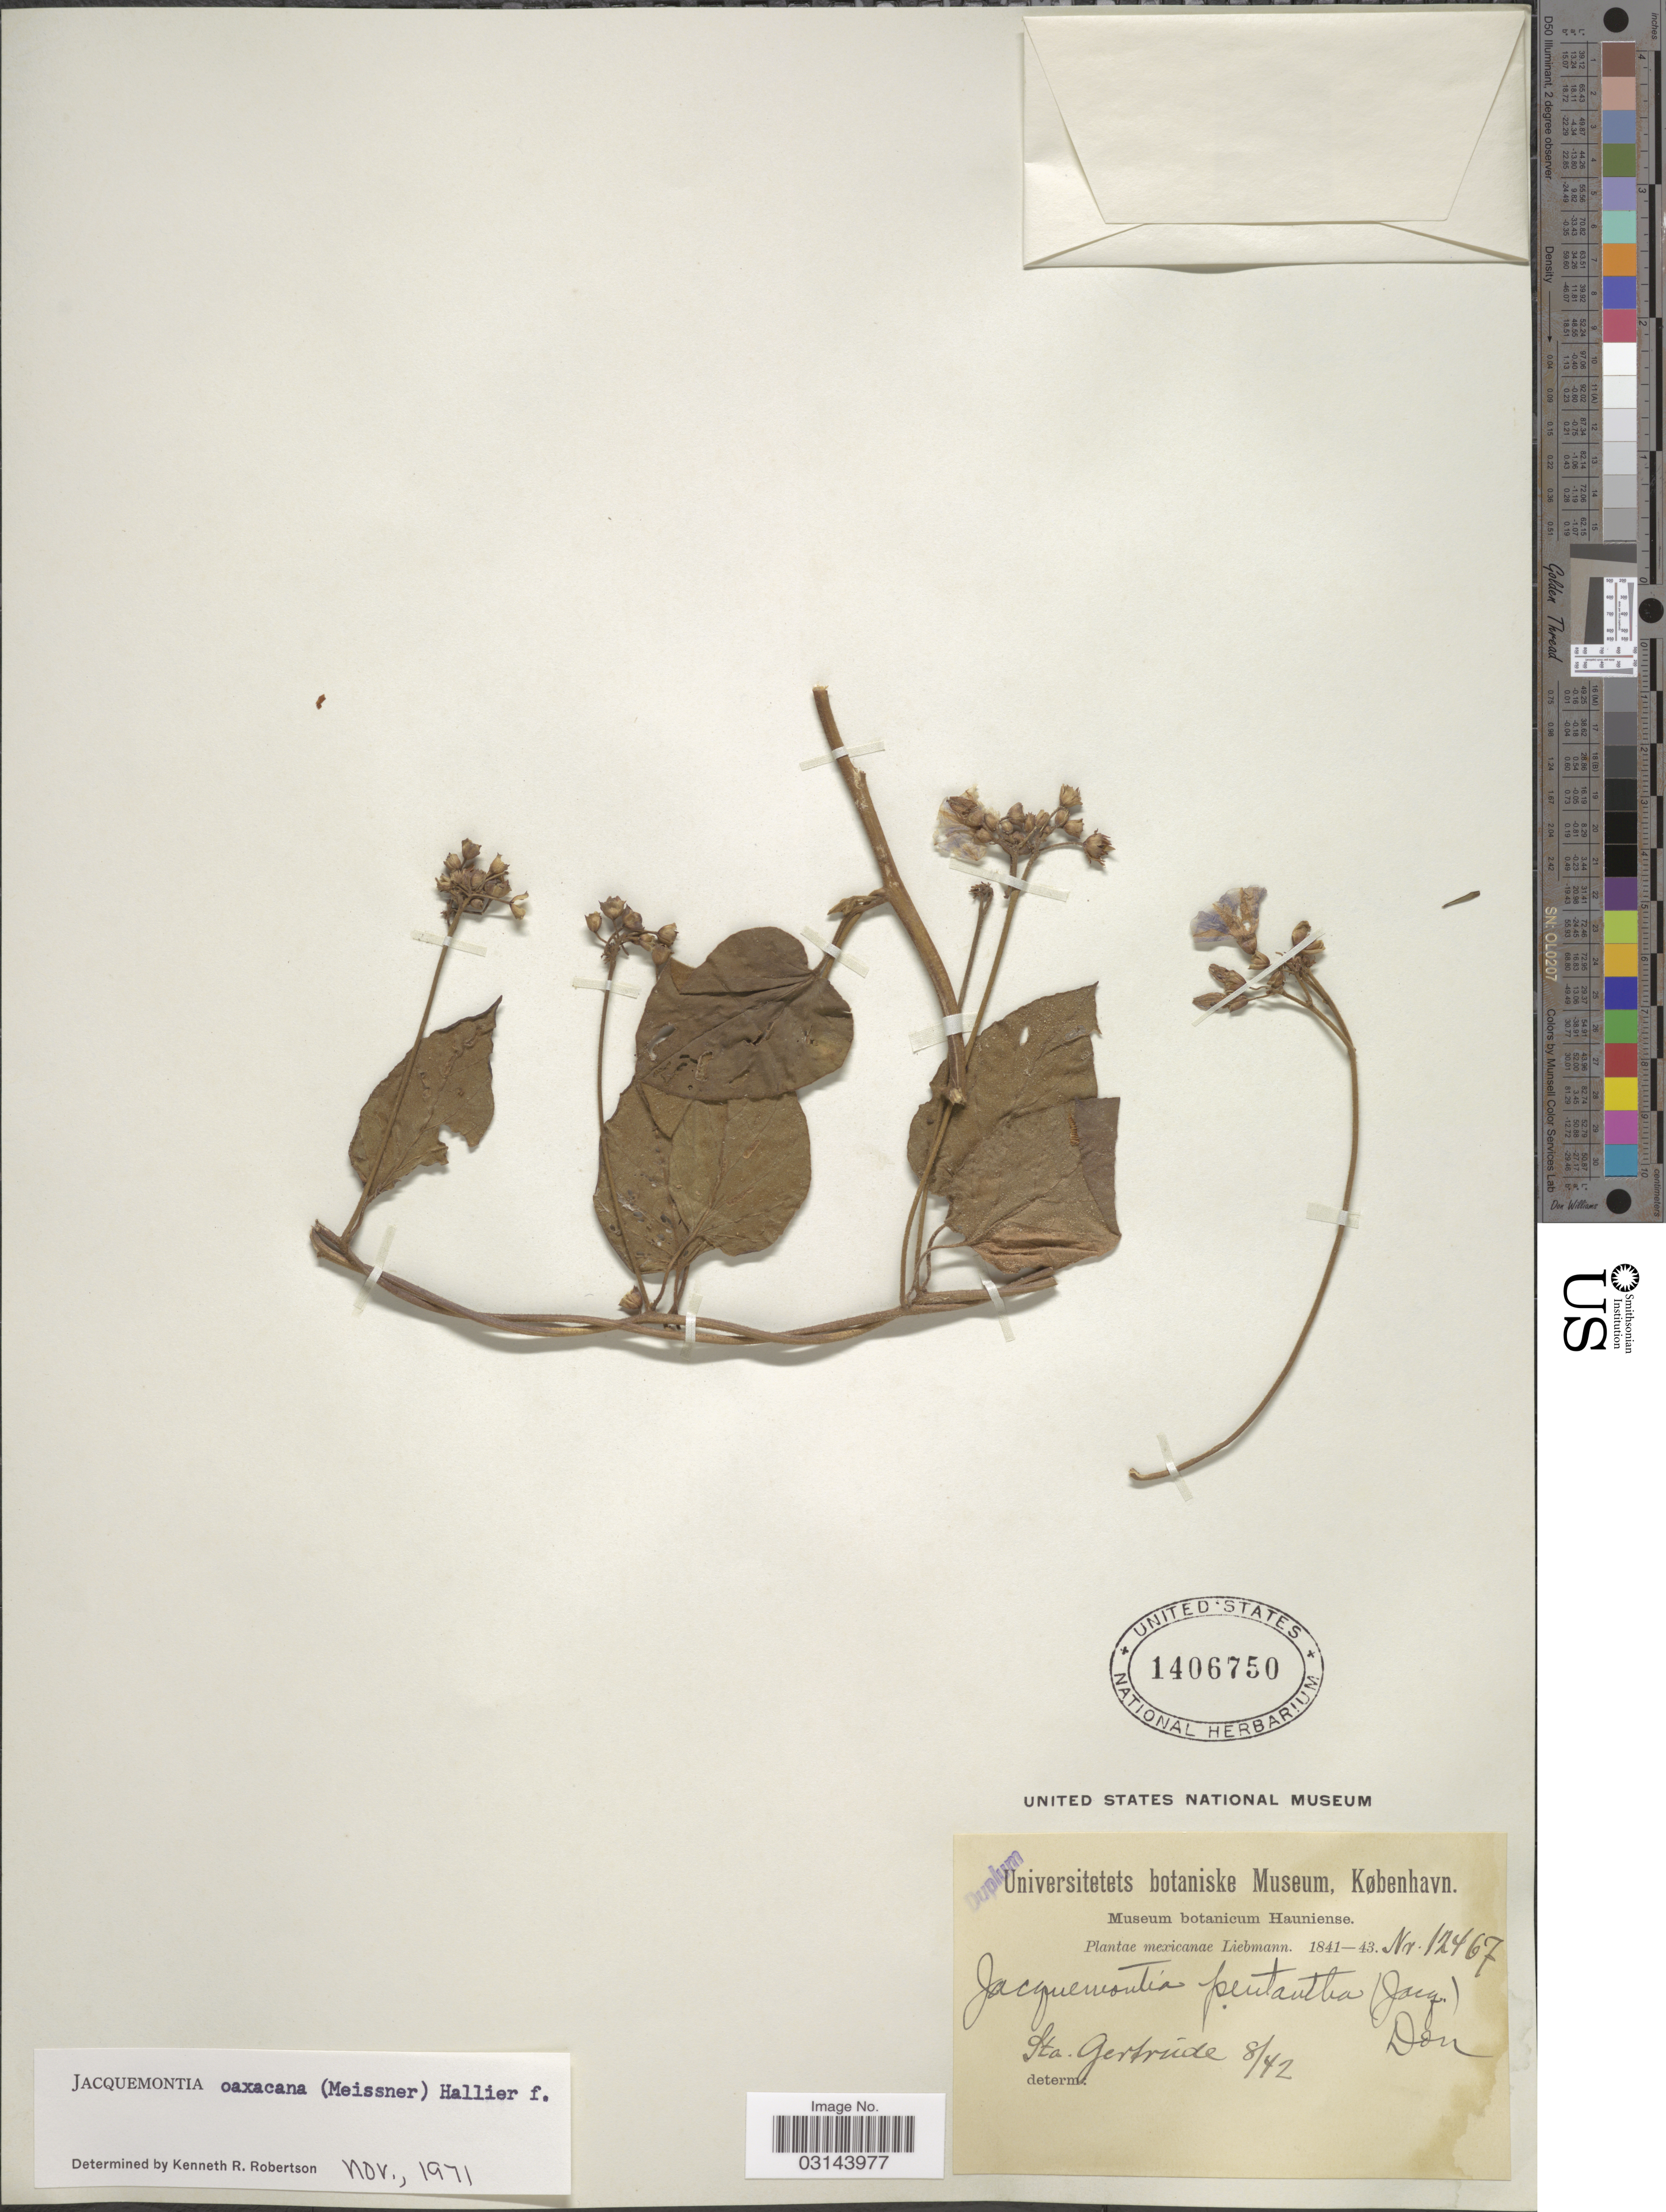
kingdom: Plantae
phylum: Tracheophyta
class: Magnoliopsida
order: Solanales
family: Convolvulaceae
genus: Jacquemontia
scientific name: Jacquemontia oaxacana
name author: (Meisn.) Hallier f.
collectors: Liebmann, --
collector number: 12467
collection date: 1842-08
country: Mexico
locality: Sta. Gertrude.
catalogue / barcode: US 1406750